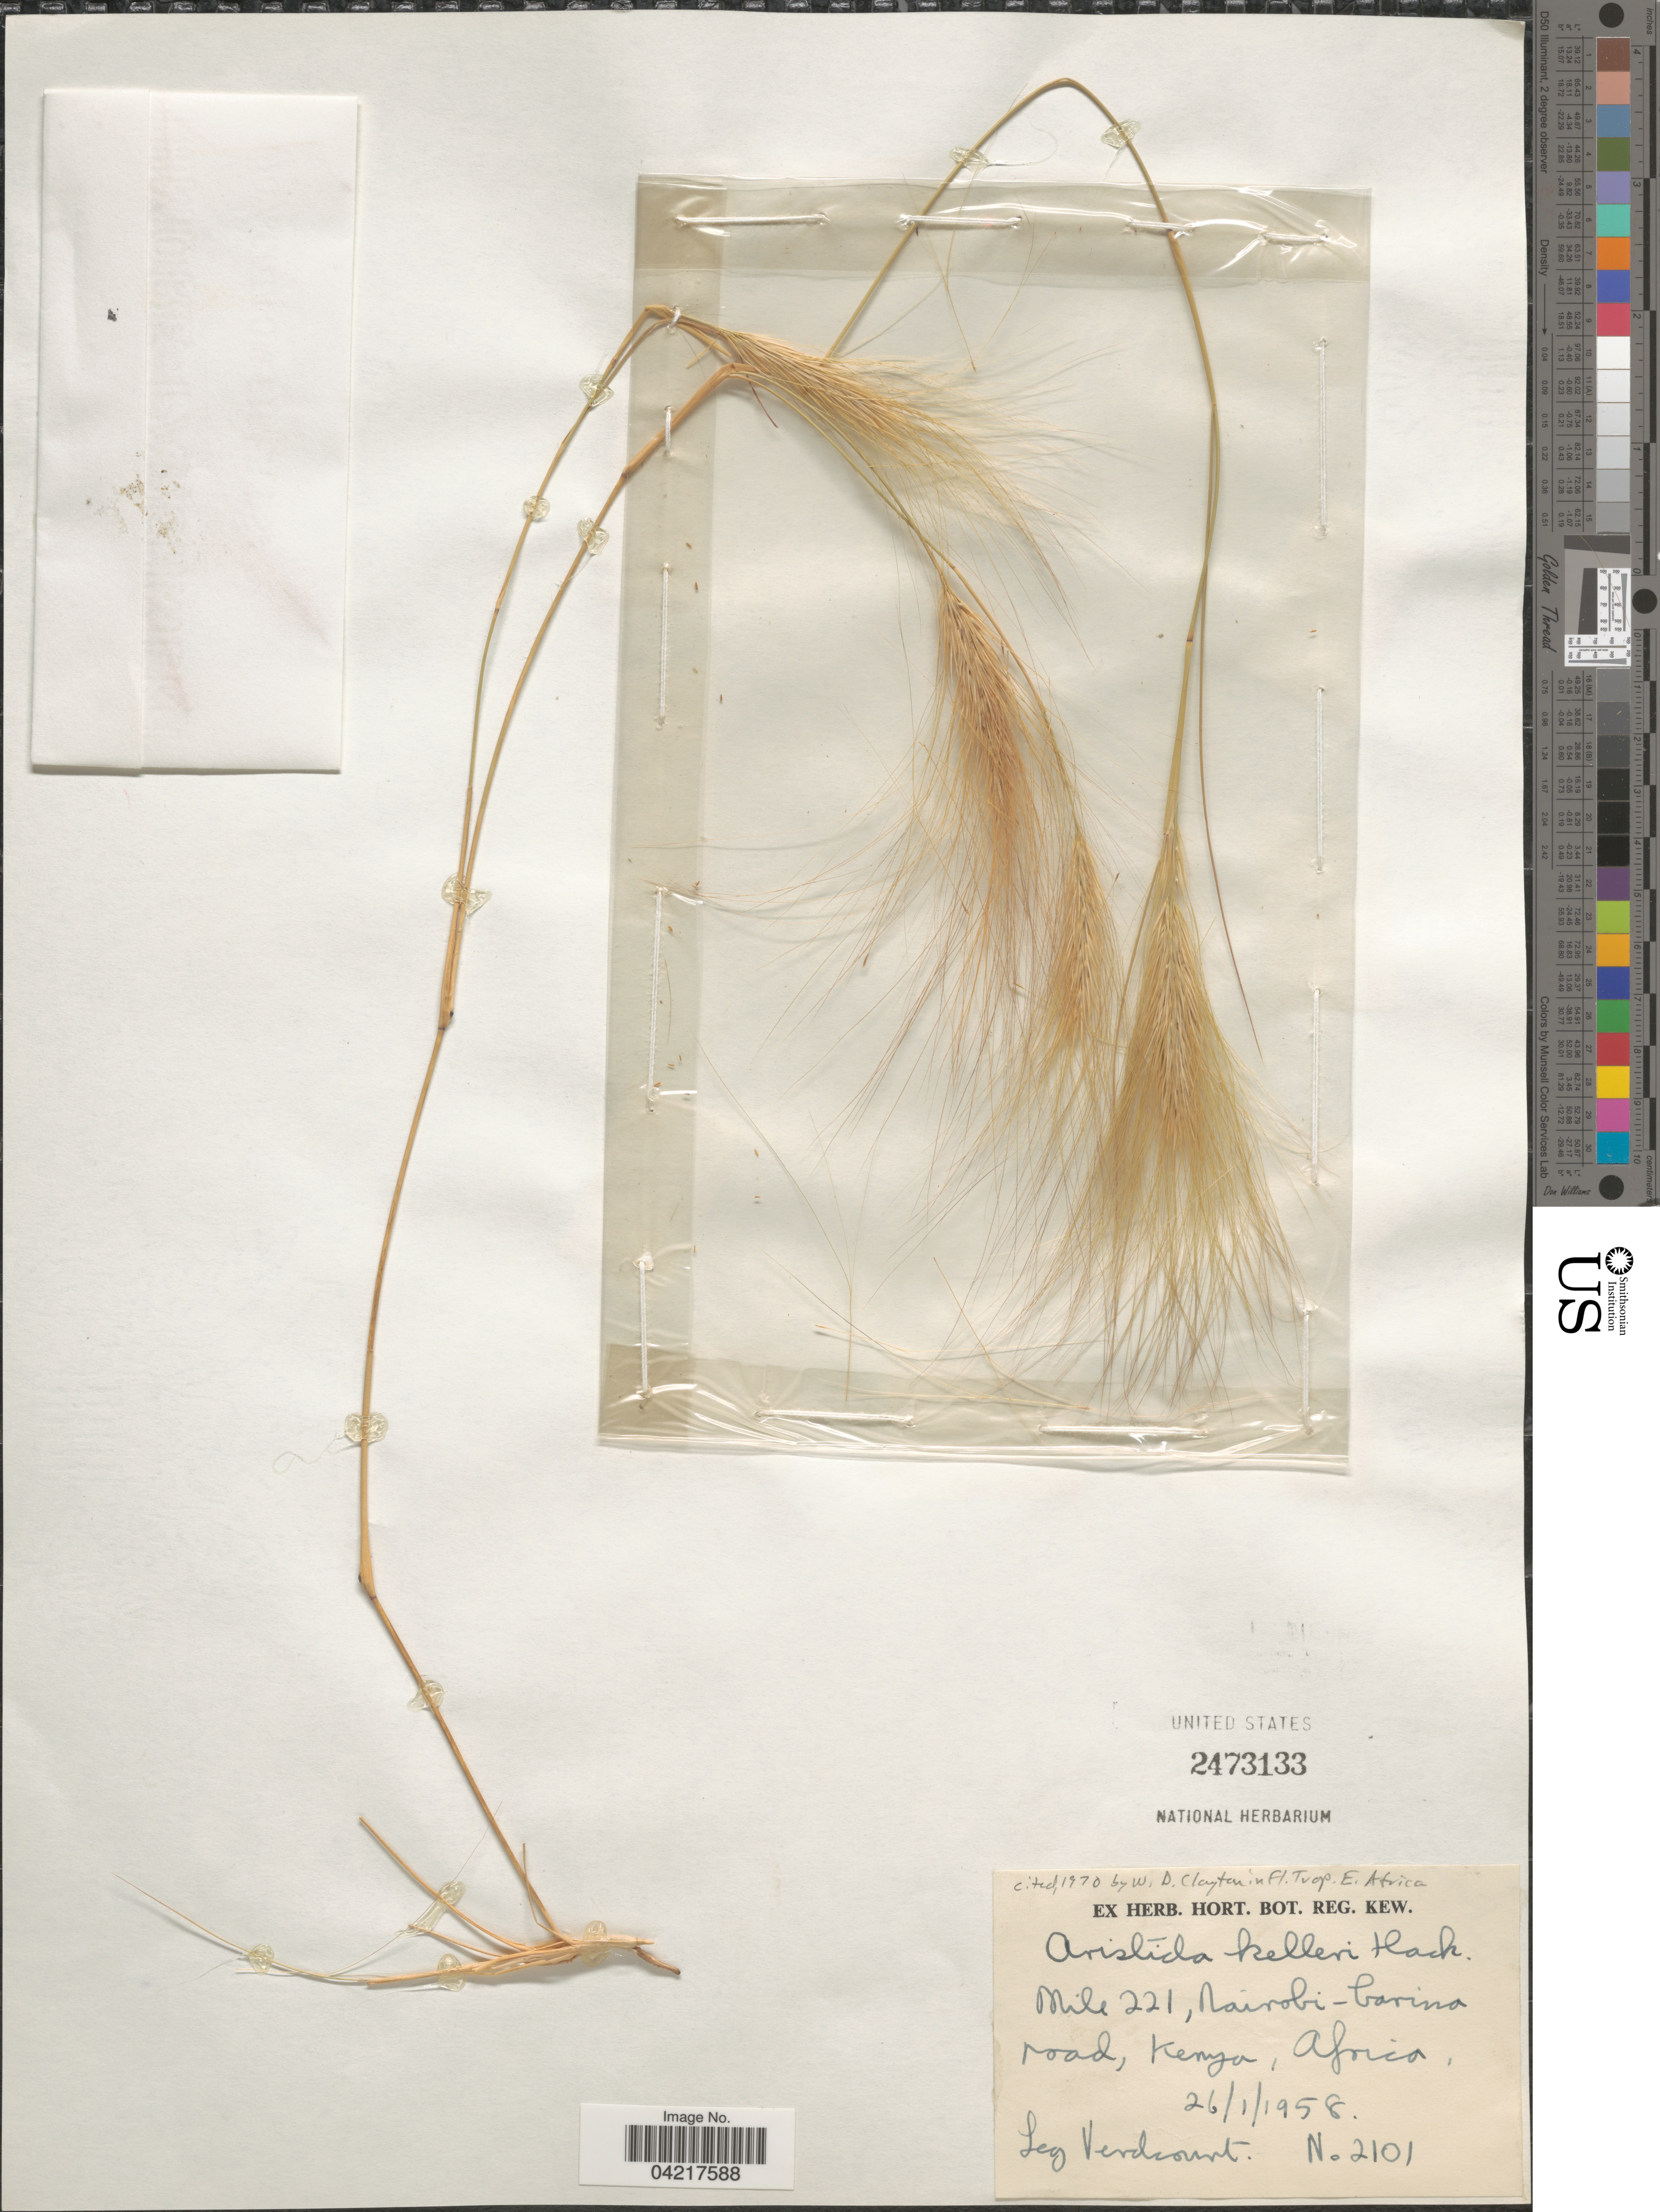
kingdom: Plantae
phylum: Tracheophyta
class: Liliopsida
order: Poales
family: Poaceae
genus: Aristida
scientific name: Aristida kelleri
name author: Hack.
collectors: -. Verdcourt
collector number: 2101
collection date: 1958-01-26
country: Kenya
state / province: Nairobi Area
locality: Mile 221, Nairobi-barina road.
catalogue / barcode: US 2473133